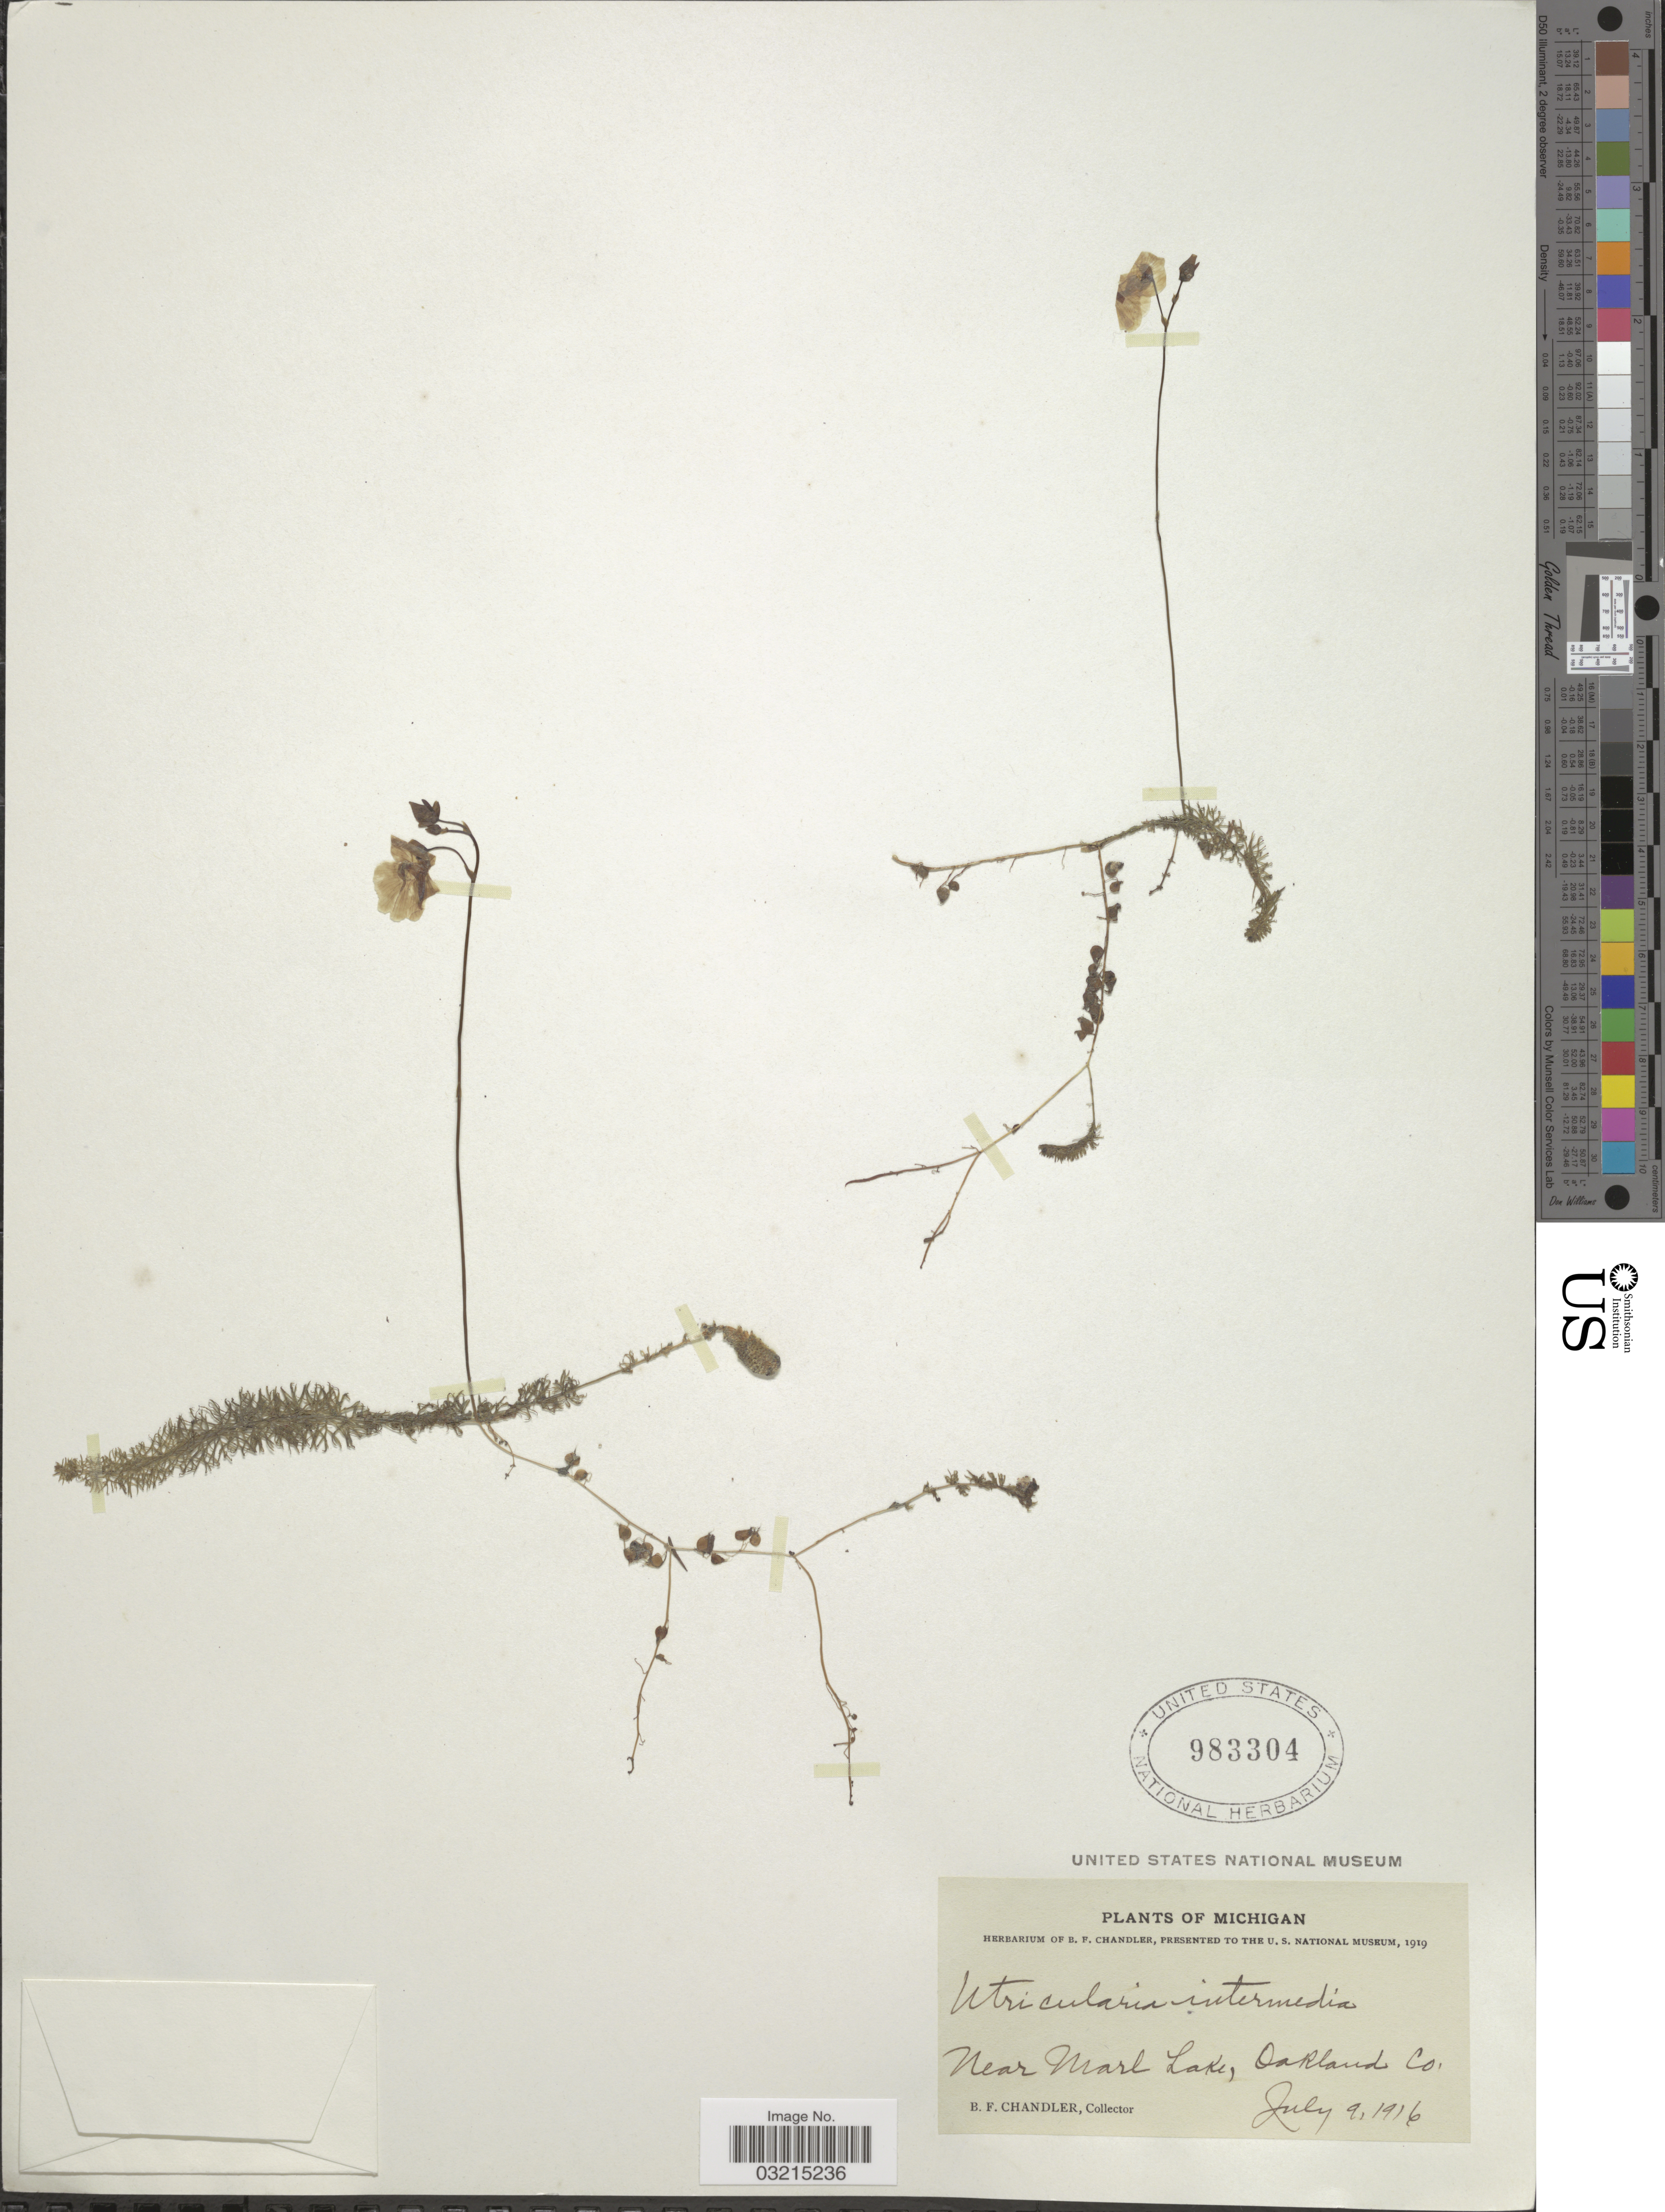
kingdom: Plantae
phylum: Tracheophyta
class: Magnoliopsida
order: Lamiales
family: Lentibulariaceae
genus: Utricularia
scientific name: Utricularia intermedia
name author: Hayne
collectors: B. F. Chandler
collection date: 1916-07-09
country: United States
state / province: Michigan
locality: Near Marl Lake, Oakland Co.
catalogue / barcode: US 983304